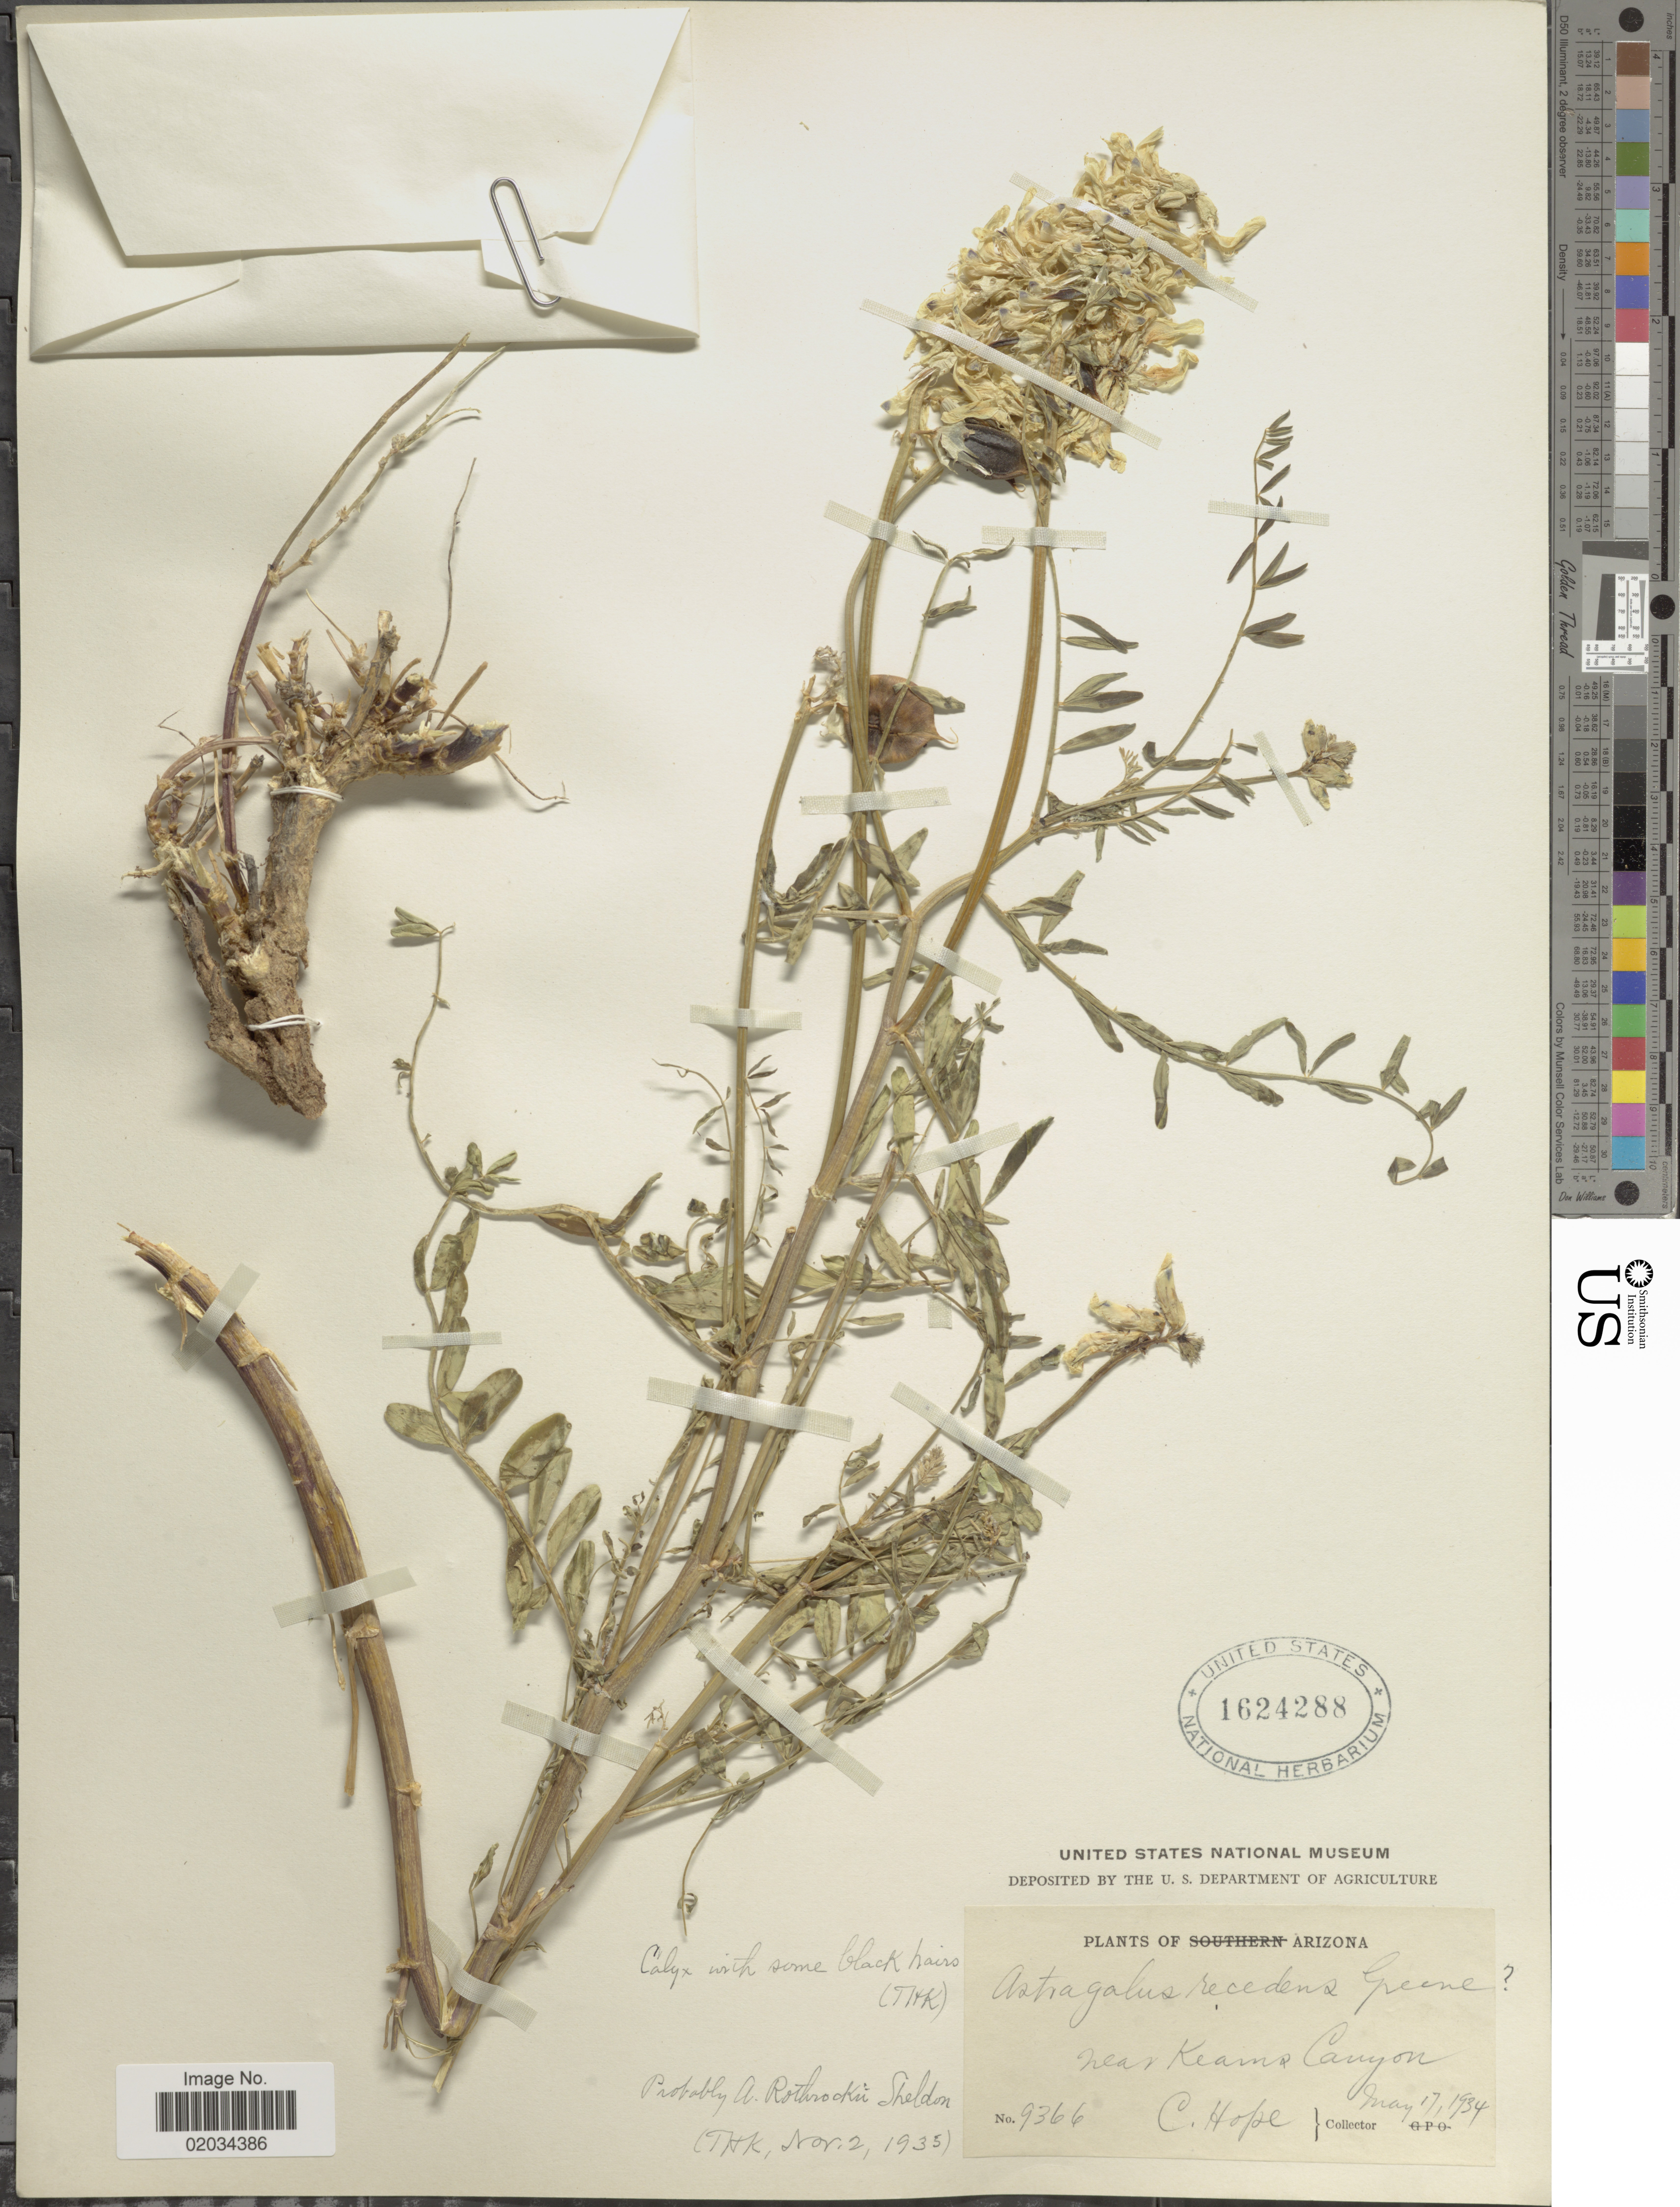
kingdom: Plantae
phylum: Tracheophyta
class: Magnoliopsida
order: Fabales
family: Fabaceae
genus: Astragalus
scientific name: Astragalus rothrockii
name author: E. Sheld.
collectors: C. Hope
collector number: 9366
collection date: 1934-05-17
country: United States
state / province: Arizona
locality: Near Kearns Canyon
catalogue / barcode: US 1624288